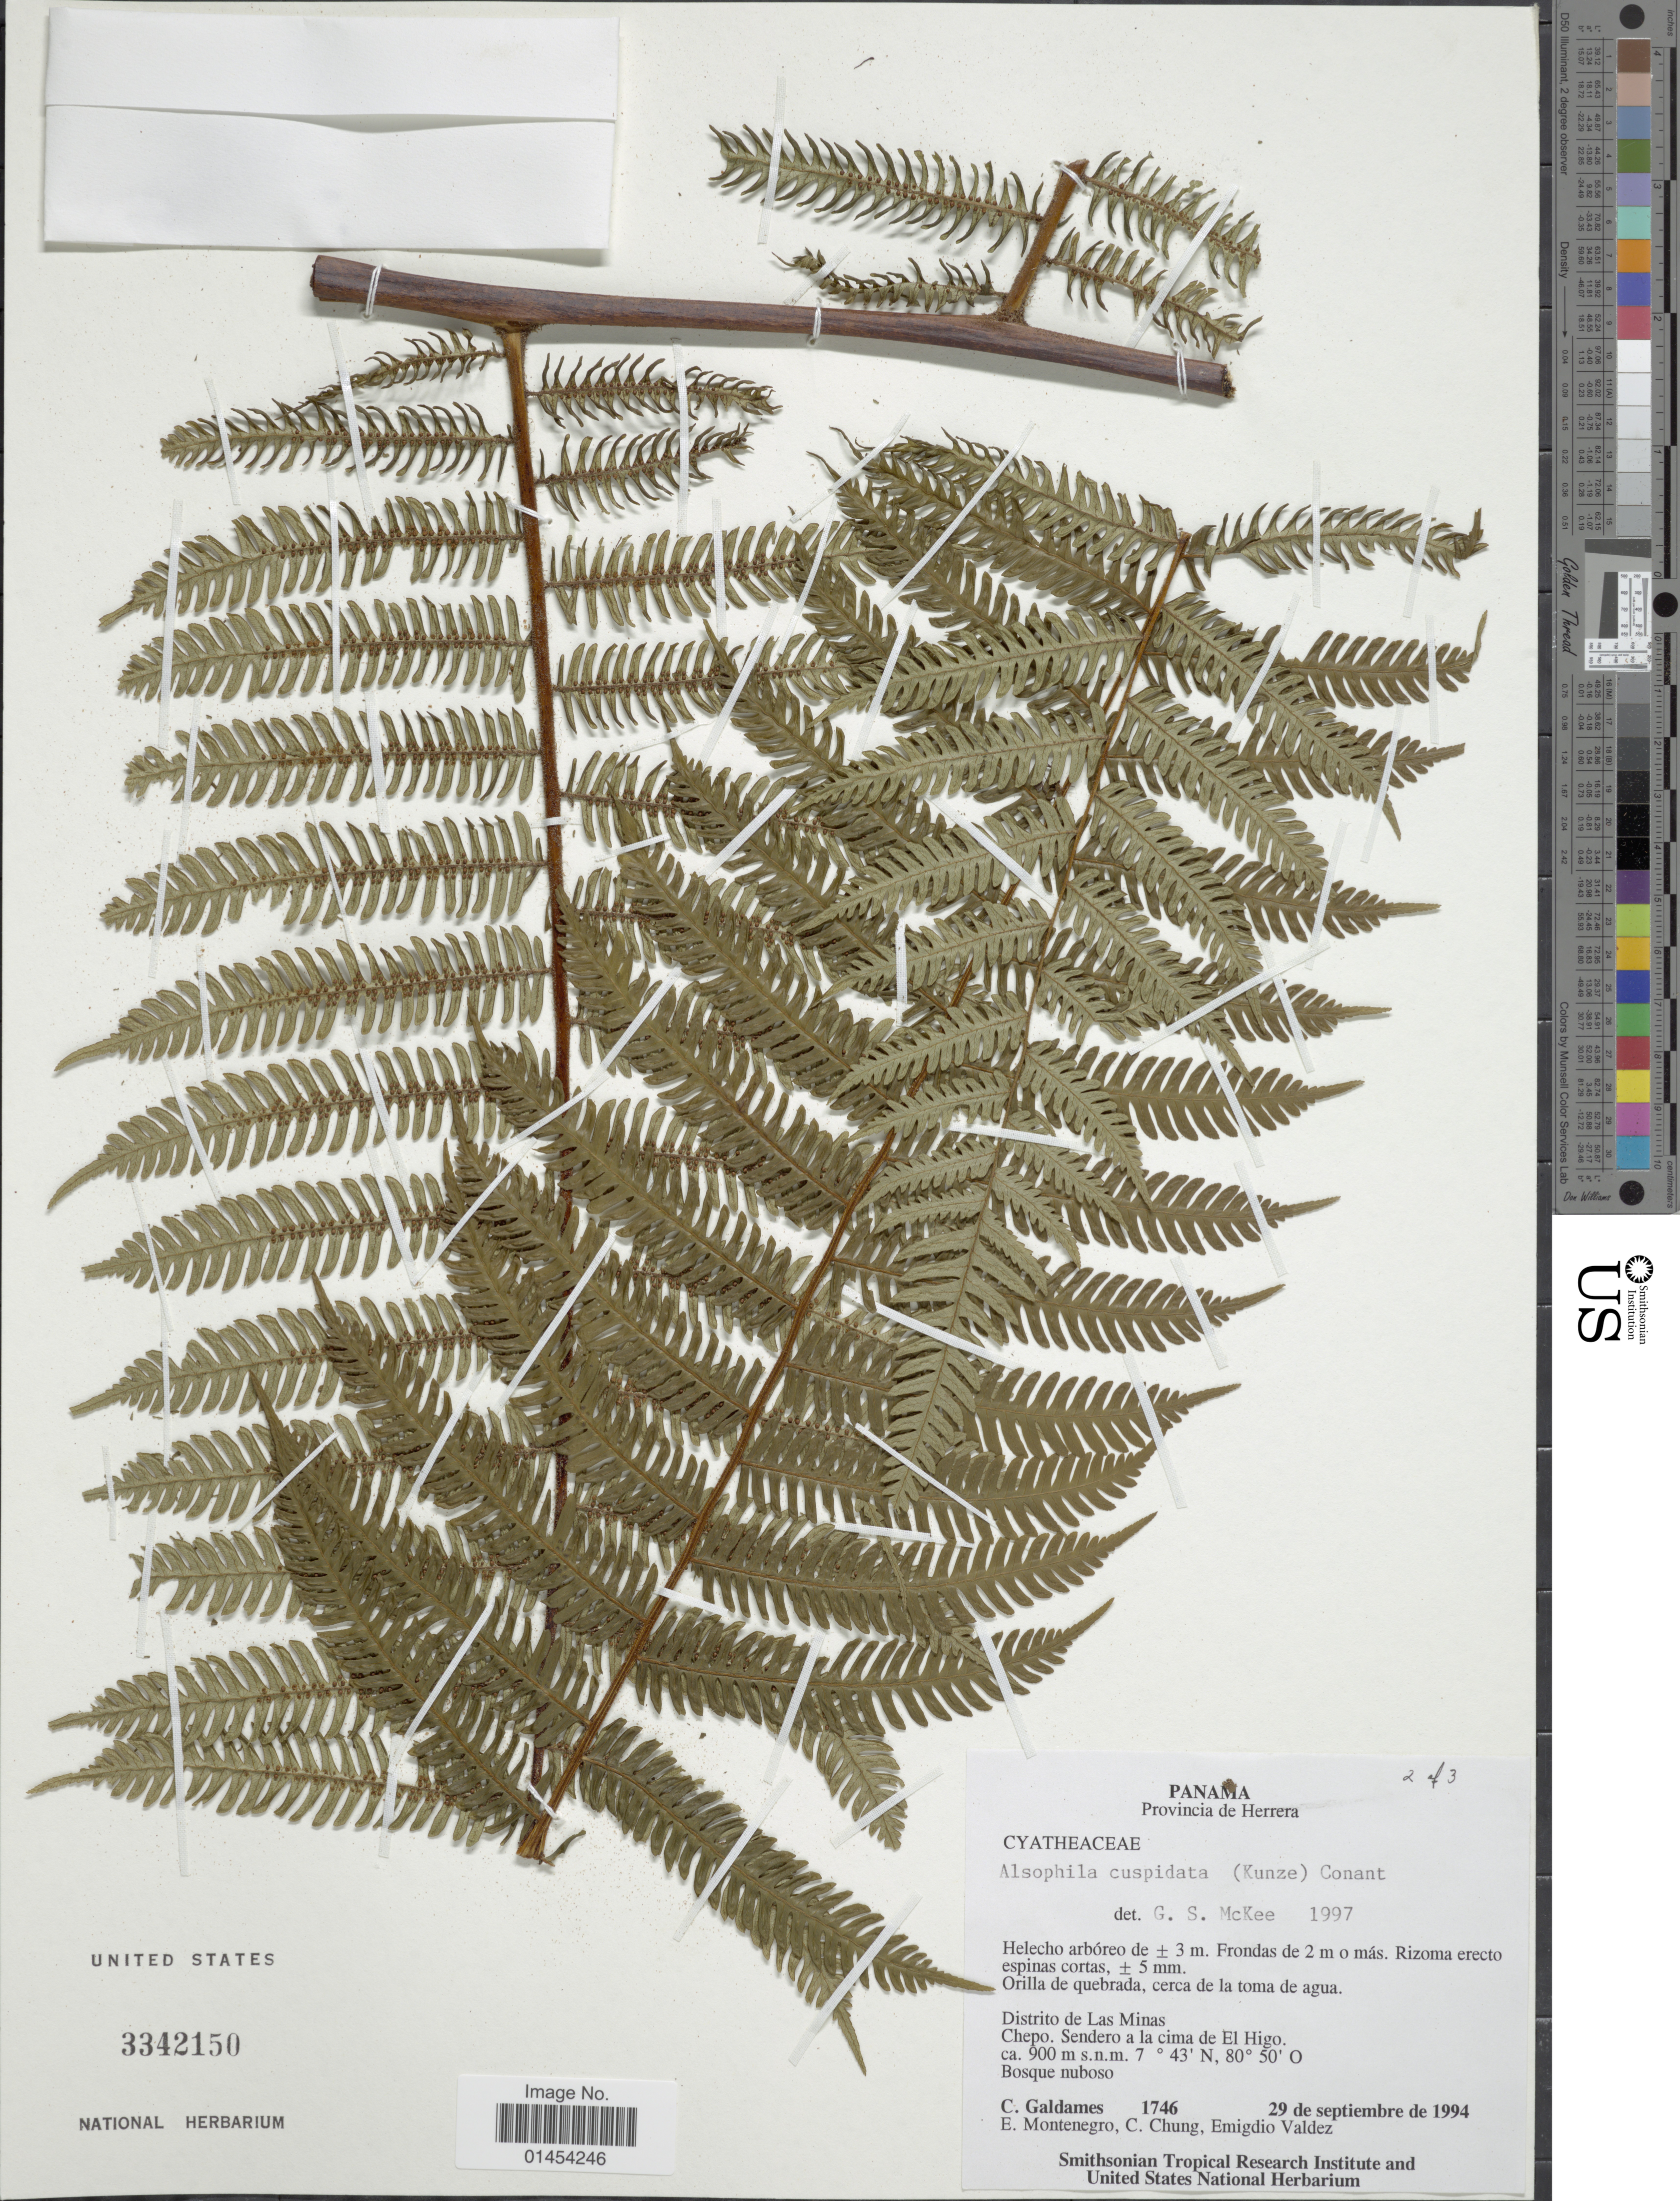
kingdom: Plantae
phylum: Tracheophyta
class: Polypodiopsida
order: Cyatheales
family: Cyatheaceae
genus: Alsophila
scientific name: Alsophila cuspidata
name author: (Kunze) D.S. Conant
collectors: C. Galdames, E. Montenegro, C. Chung & E. Valdez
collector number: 1746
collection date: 1994-09-29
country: Panama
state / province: Herrera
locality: Distrito de Las Minas. Chepo. Sendero a la cima de El Higo.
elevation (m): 900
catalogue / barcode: US 3342150